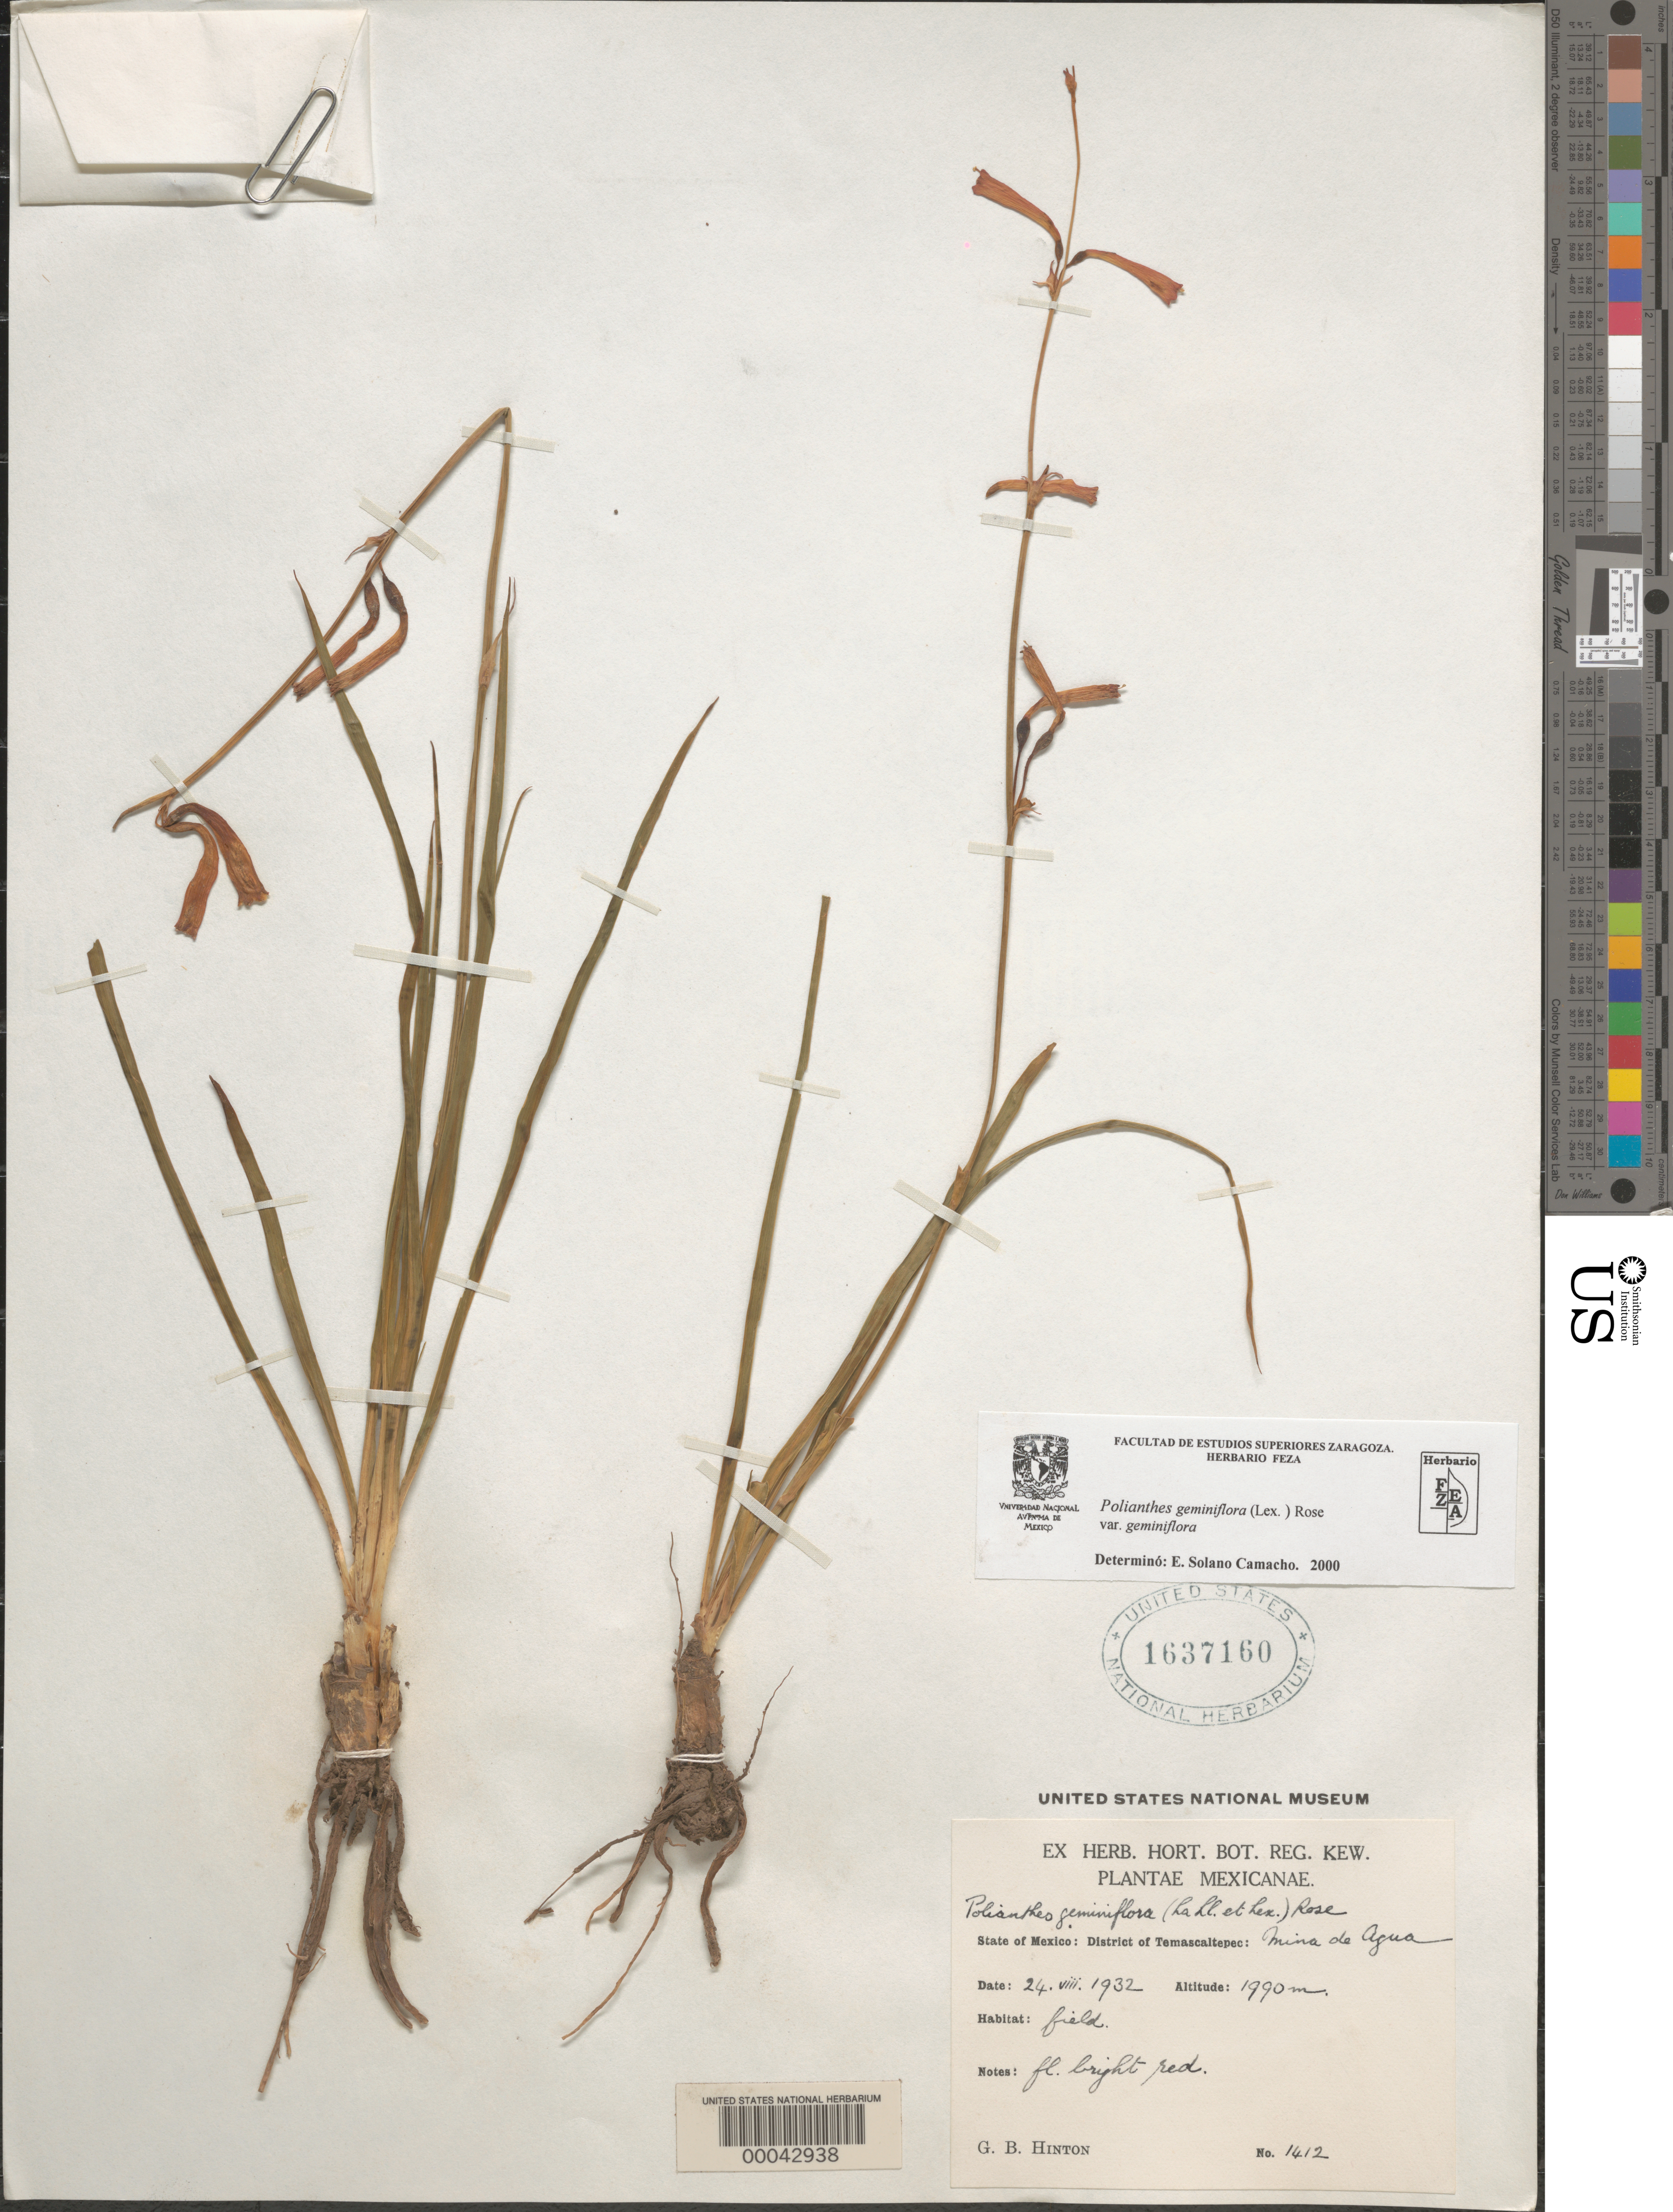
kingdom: Plantae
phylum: Tracheophyta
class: Liliopsida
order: Asparagales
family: Asparagaceae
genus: Polianthes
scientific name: Polianthes geminiflora var. geminiflora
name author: (Lex.) Rose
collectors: G. B. Hinton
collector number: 1412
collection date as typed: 24 Aug 1932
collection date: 1932-08-24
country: Mexico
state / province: México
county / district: Temascaltepec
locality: Mina de Aqua.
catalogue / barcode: US 1637160